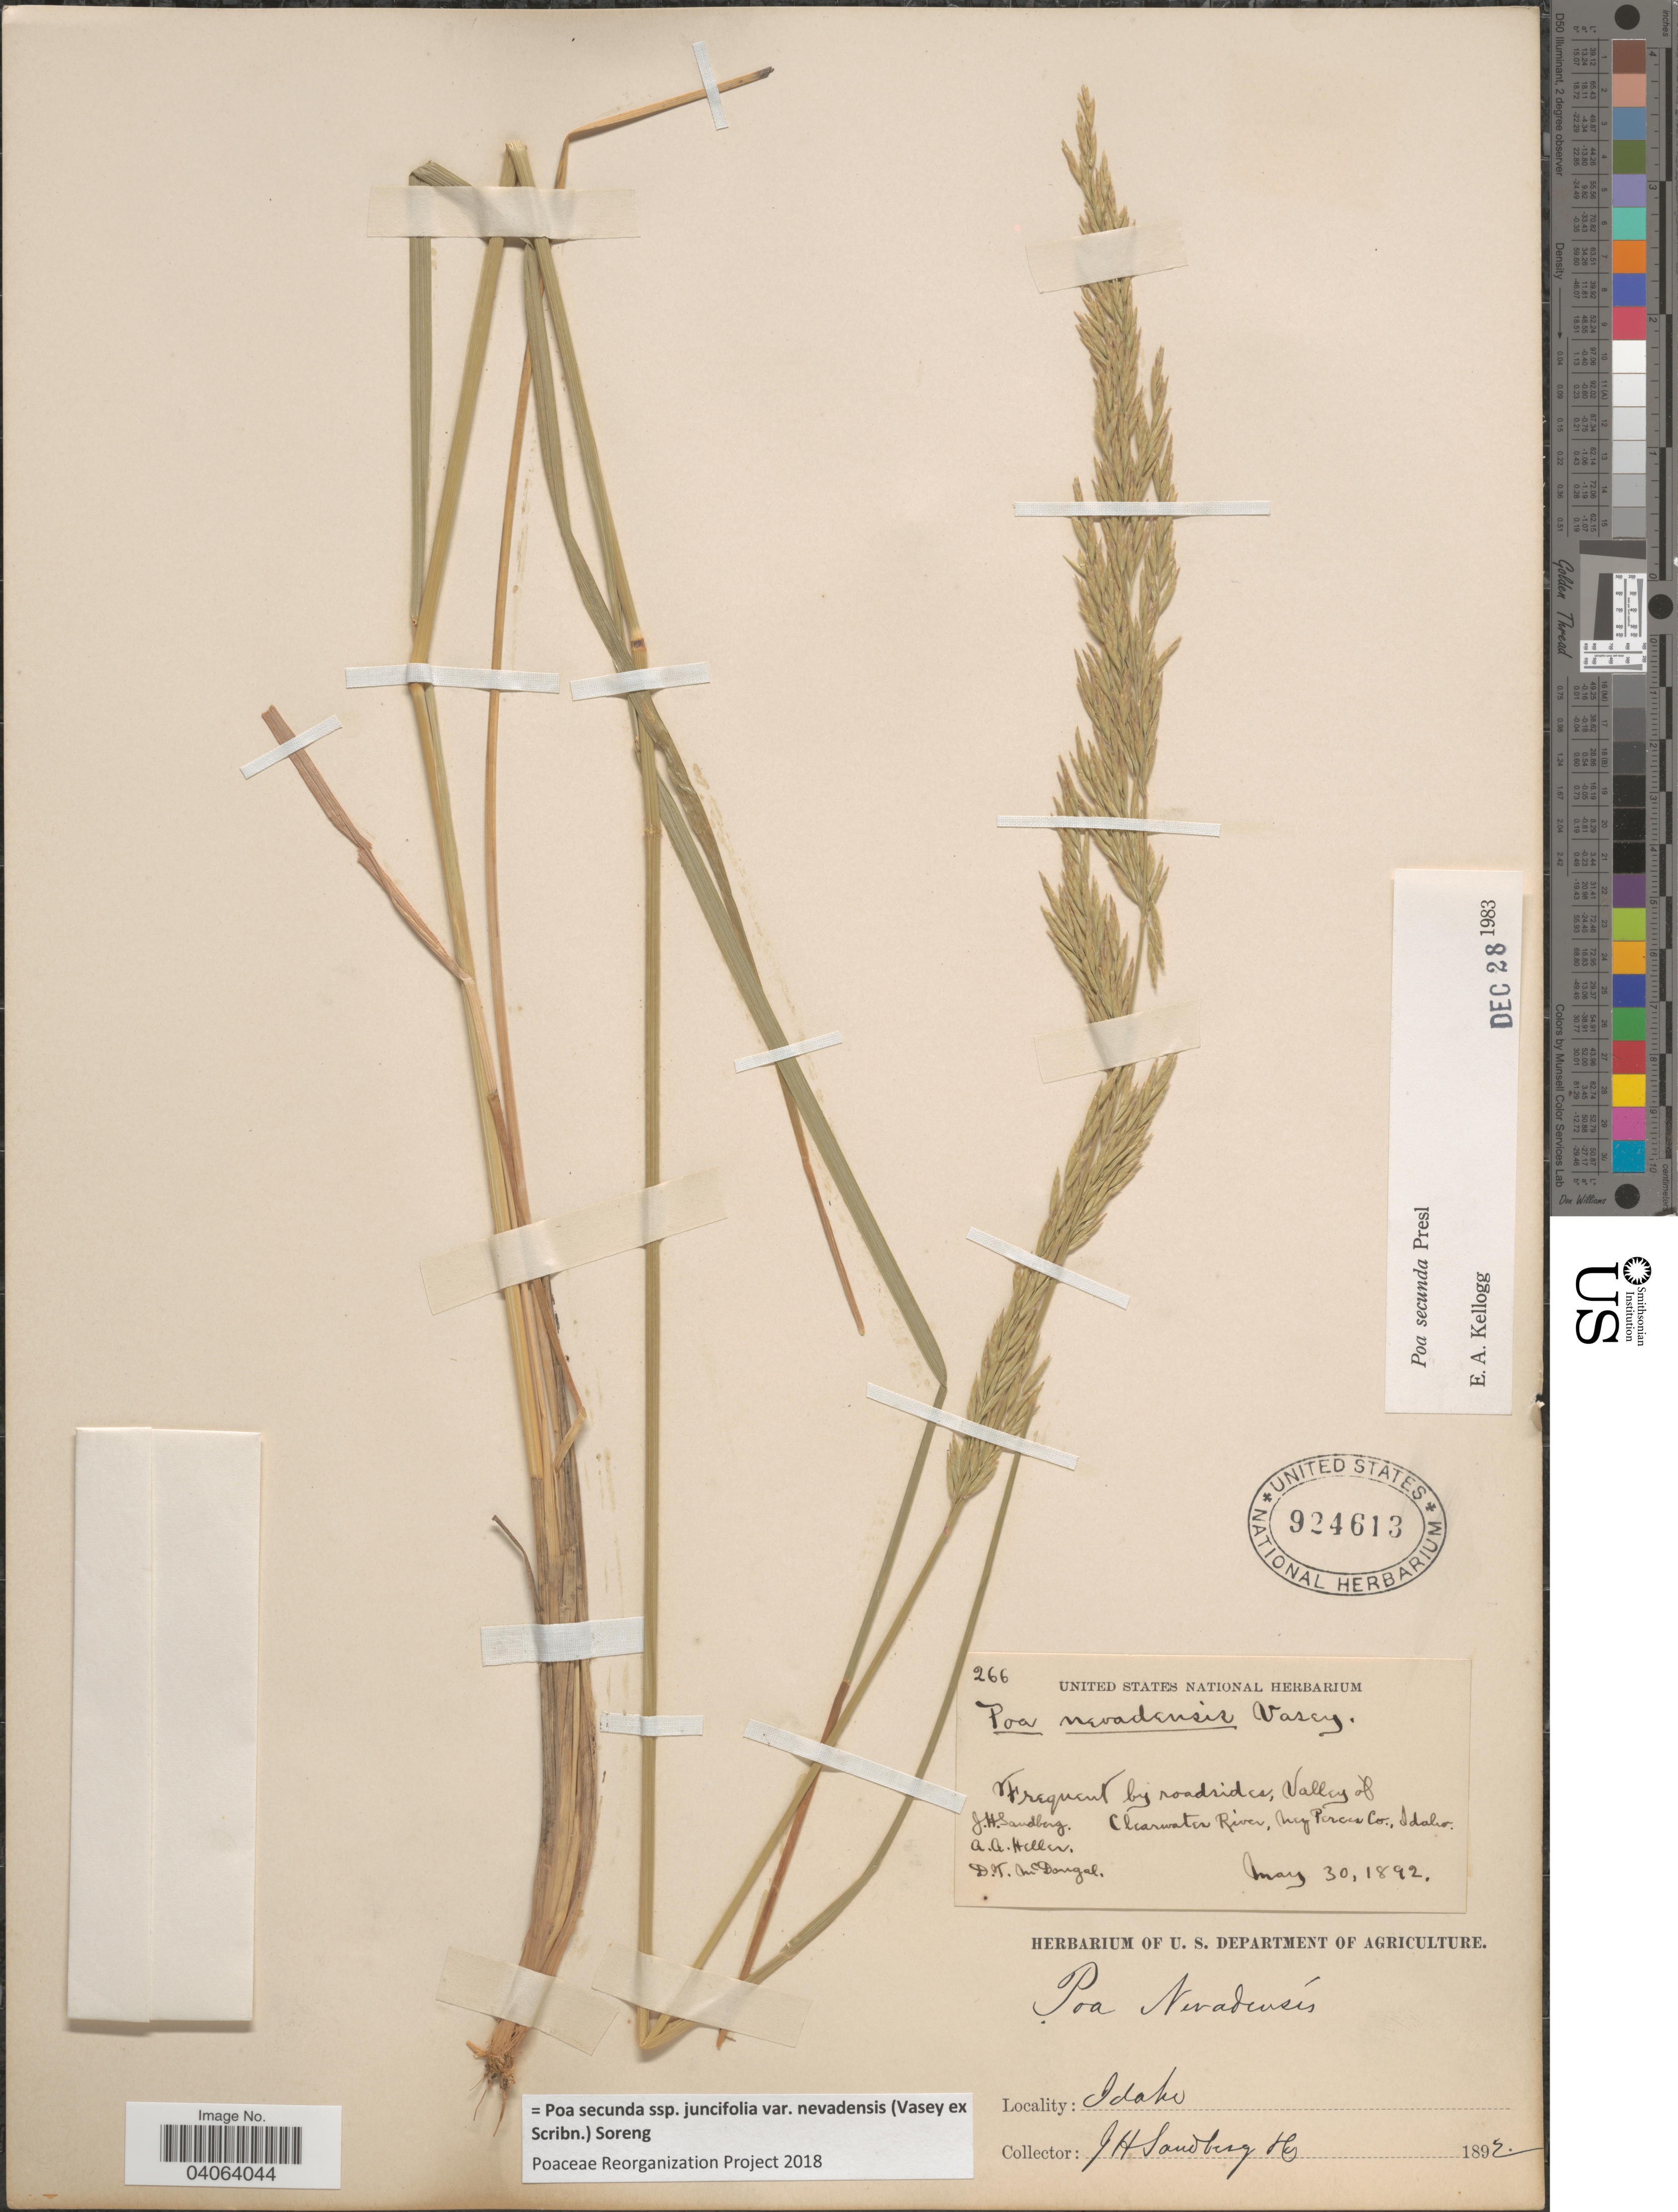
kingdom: Plantae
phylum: Tracheophyta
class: Liliopsida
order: Poales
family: Poaceae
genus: Poa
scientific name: Poa secunda subsp. juncifolia var. nevadensis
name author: (Vasey ex Scribn.) Soreng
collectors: J. H. Sandberg, A. A. Heller & D. McDougal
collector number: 266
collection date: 1892-05-30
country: United States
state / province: Idaho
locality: Frequent by roadside, Valley of Clearwater River, Nez Perces Co.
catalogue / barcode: US 924613